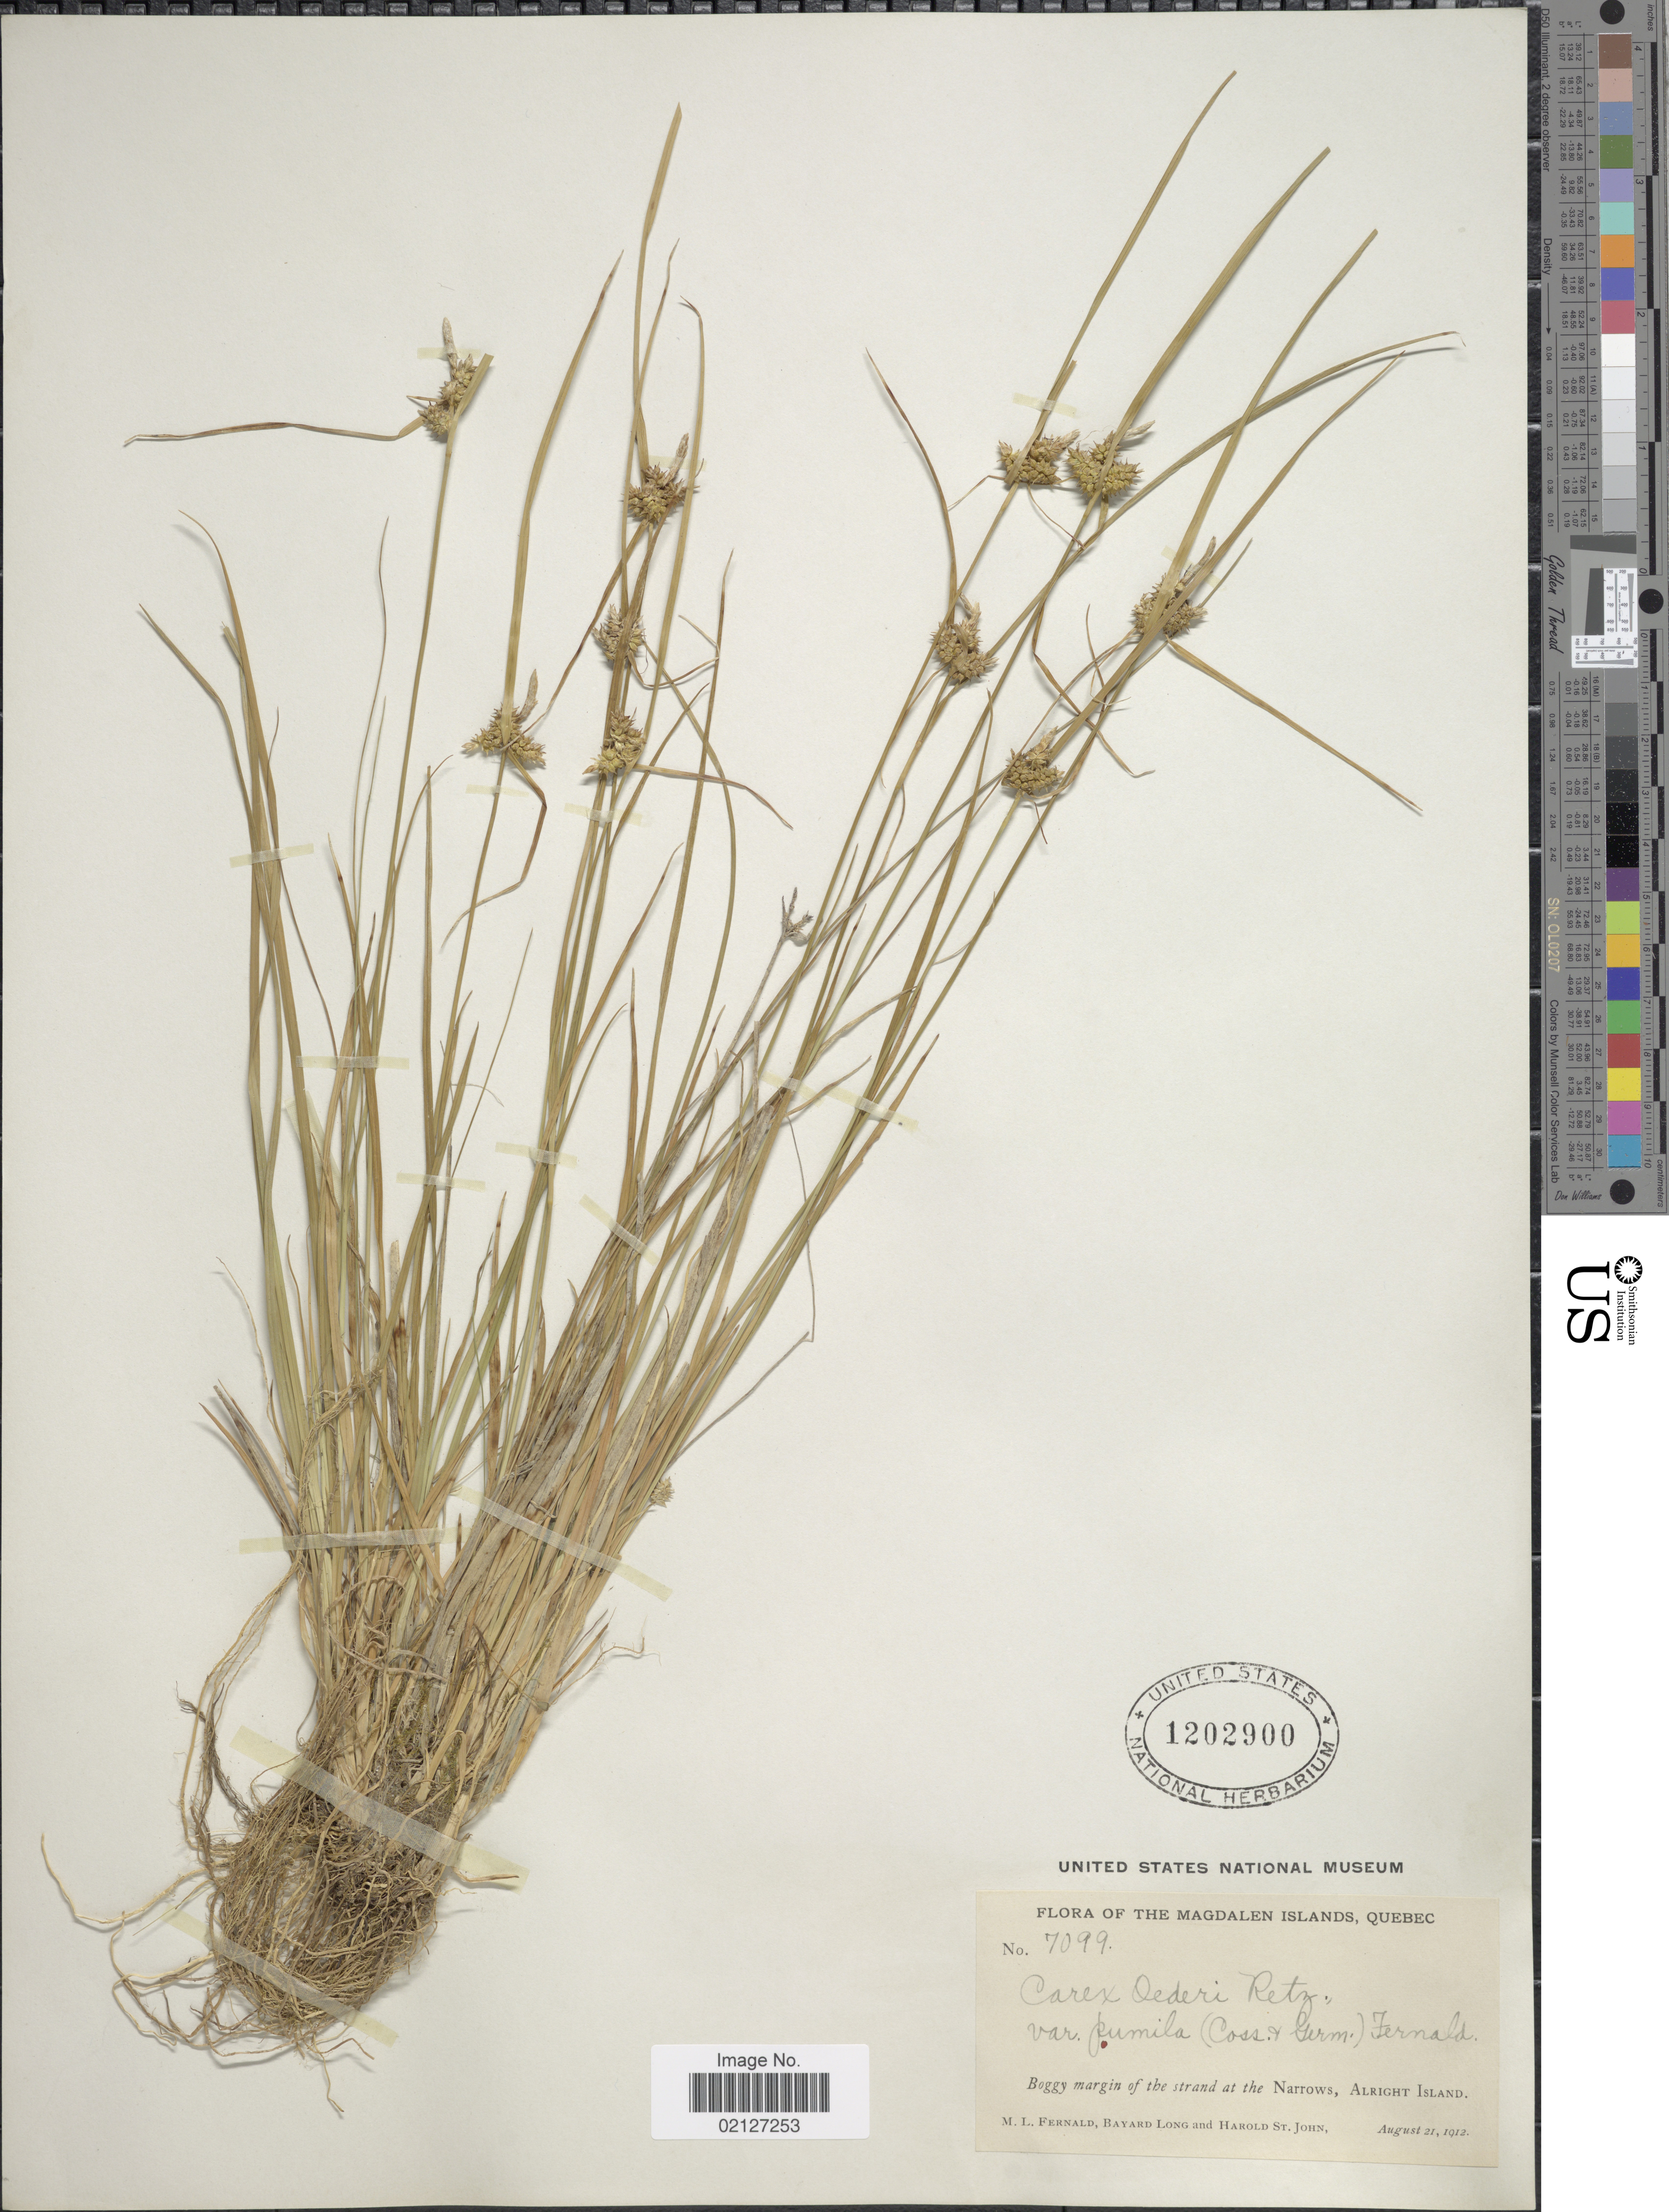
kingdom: Plantae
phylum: Tracheophyta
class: Liliopsida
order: Poales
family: Cyperaceae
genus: Carex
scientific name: Carex oederi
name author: Retz.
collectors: M. L. Fernald, B. Long & H. St. John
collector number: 7099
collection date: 1912-08-21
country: Canada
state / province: Quebec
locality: Magdalen Islands, boggy marsh of the strand at the Narrows, Alright Island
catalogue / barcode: US 1202900